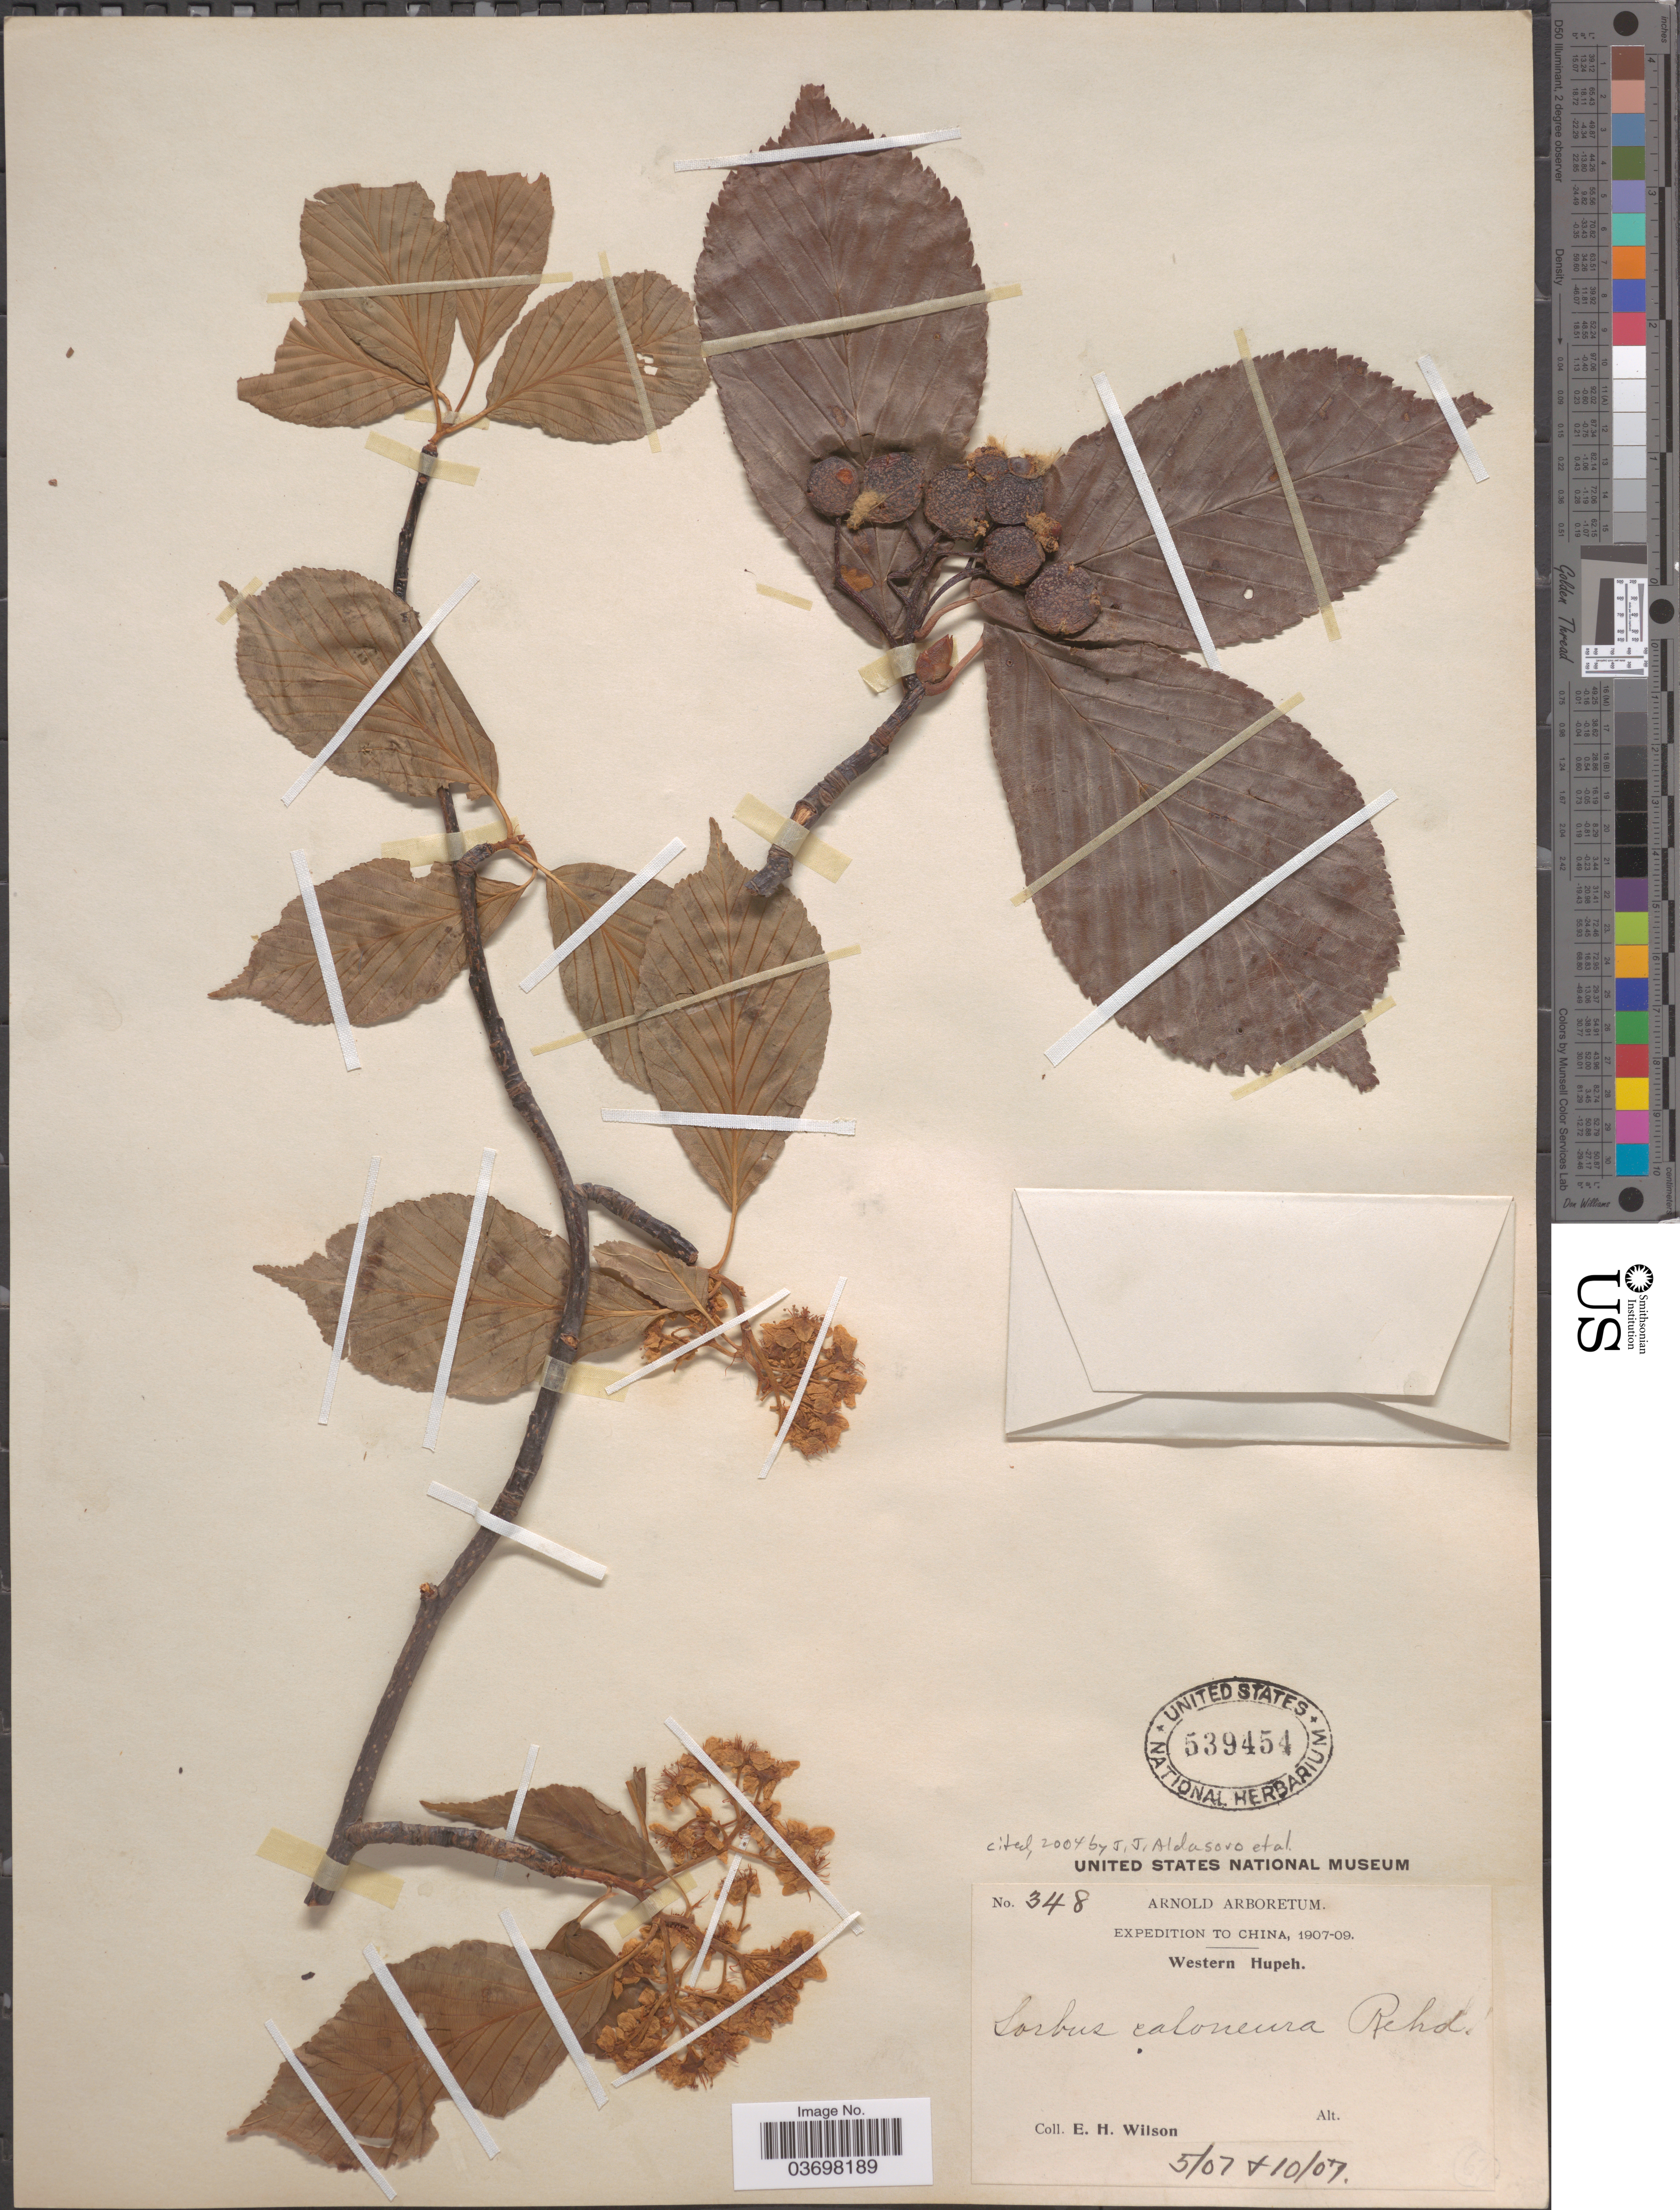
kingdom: Plantae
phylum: Tracheophyta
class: Magnoliopsida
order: Rosales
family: Rosaceae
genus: Sorbus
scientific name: Sorbus caloneura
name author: (Stapf) Rehder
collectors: E. Wilson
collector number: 348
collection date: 1907-05/1907-10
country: China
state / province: Hubei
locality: Western Hupeh.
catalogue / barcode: US 539454